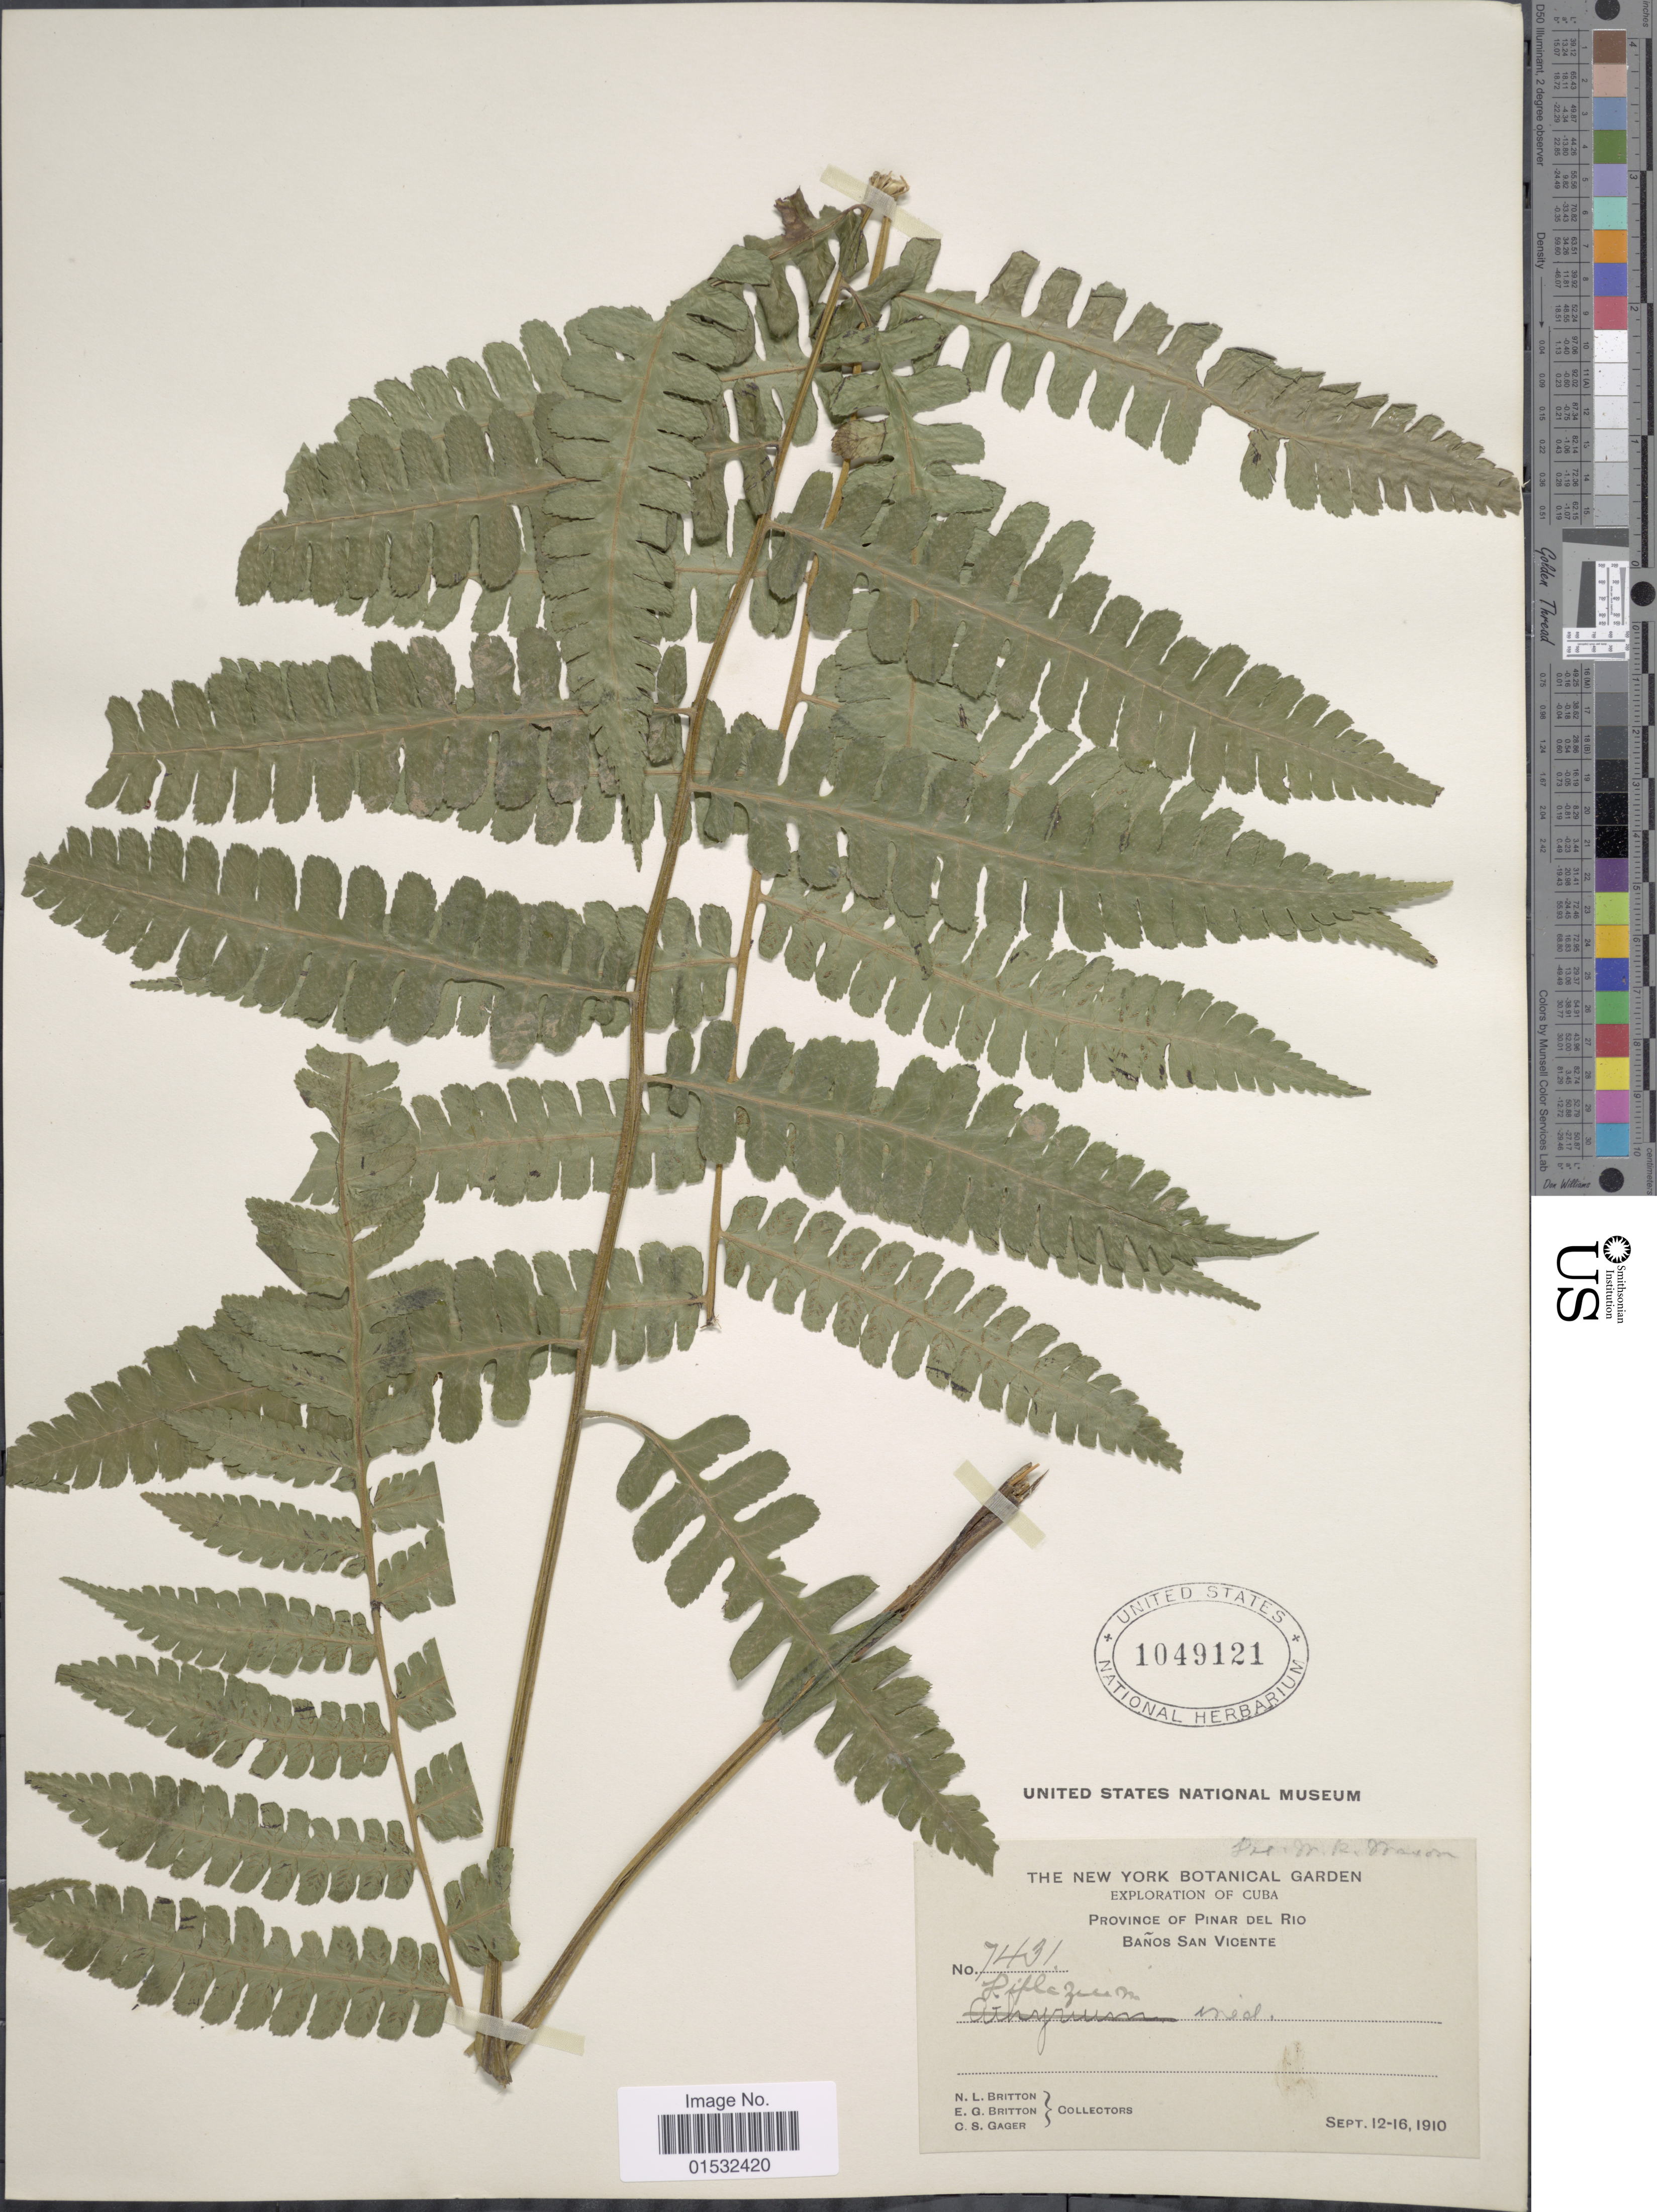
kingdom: Plantae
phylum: Tracheophyta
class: Polypodiopsida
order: Polypodiales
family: Athyriaceae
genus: Diplazium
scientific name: Diplazium striatum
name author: (L.) C. Presl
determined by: Sánchez, C.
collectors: N. Britton, E. G. Britton & C. Gager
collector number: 7431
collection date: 1910-09-12/1910-09-16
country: Cuba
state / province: Pinar del Río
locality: Baños San Vicente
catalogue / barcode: US 1049121